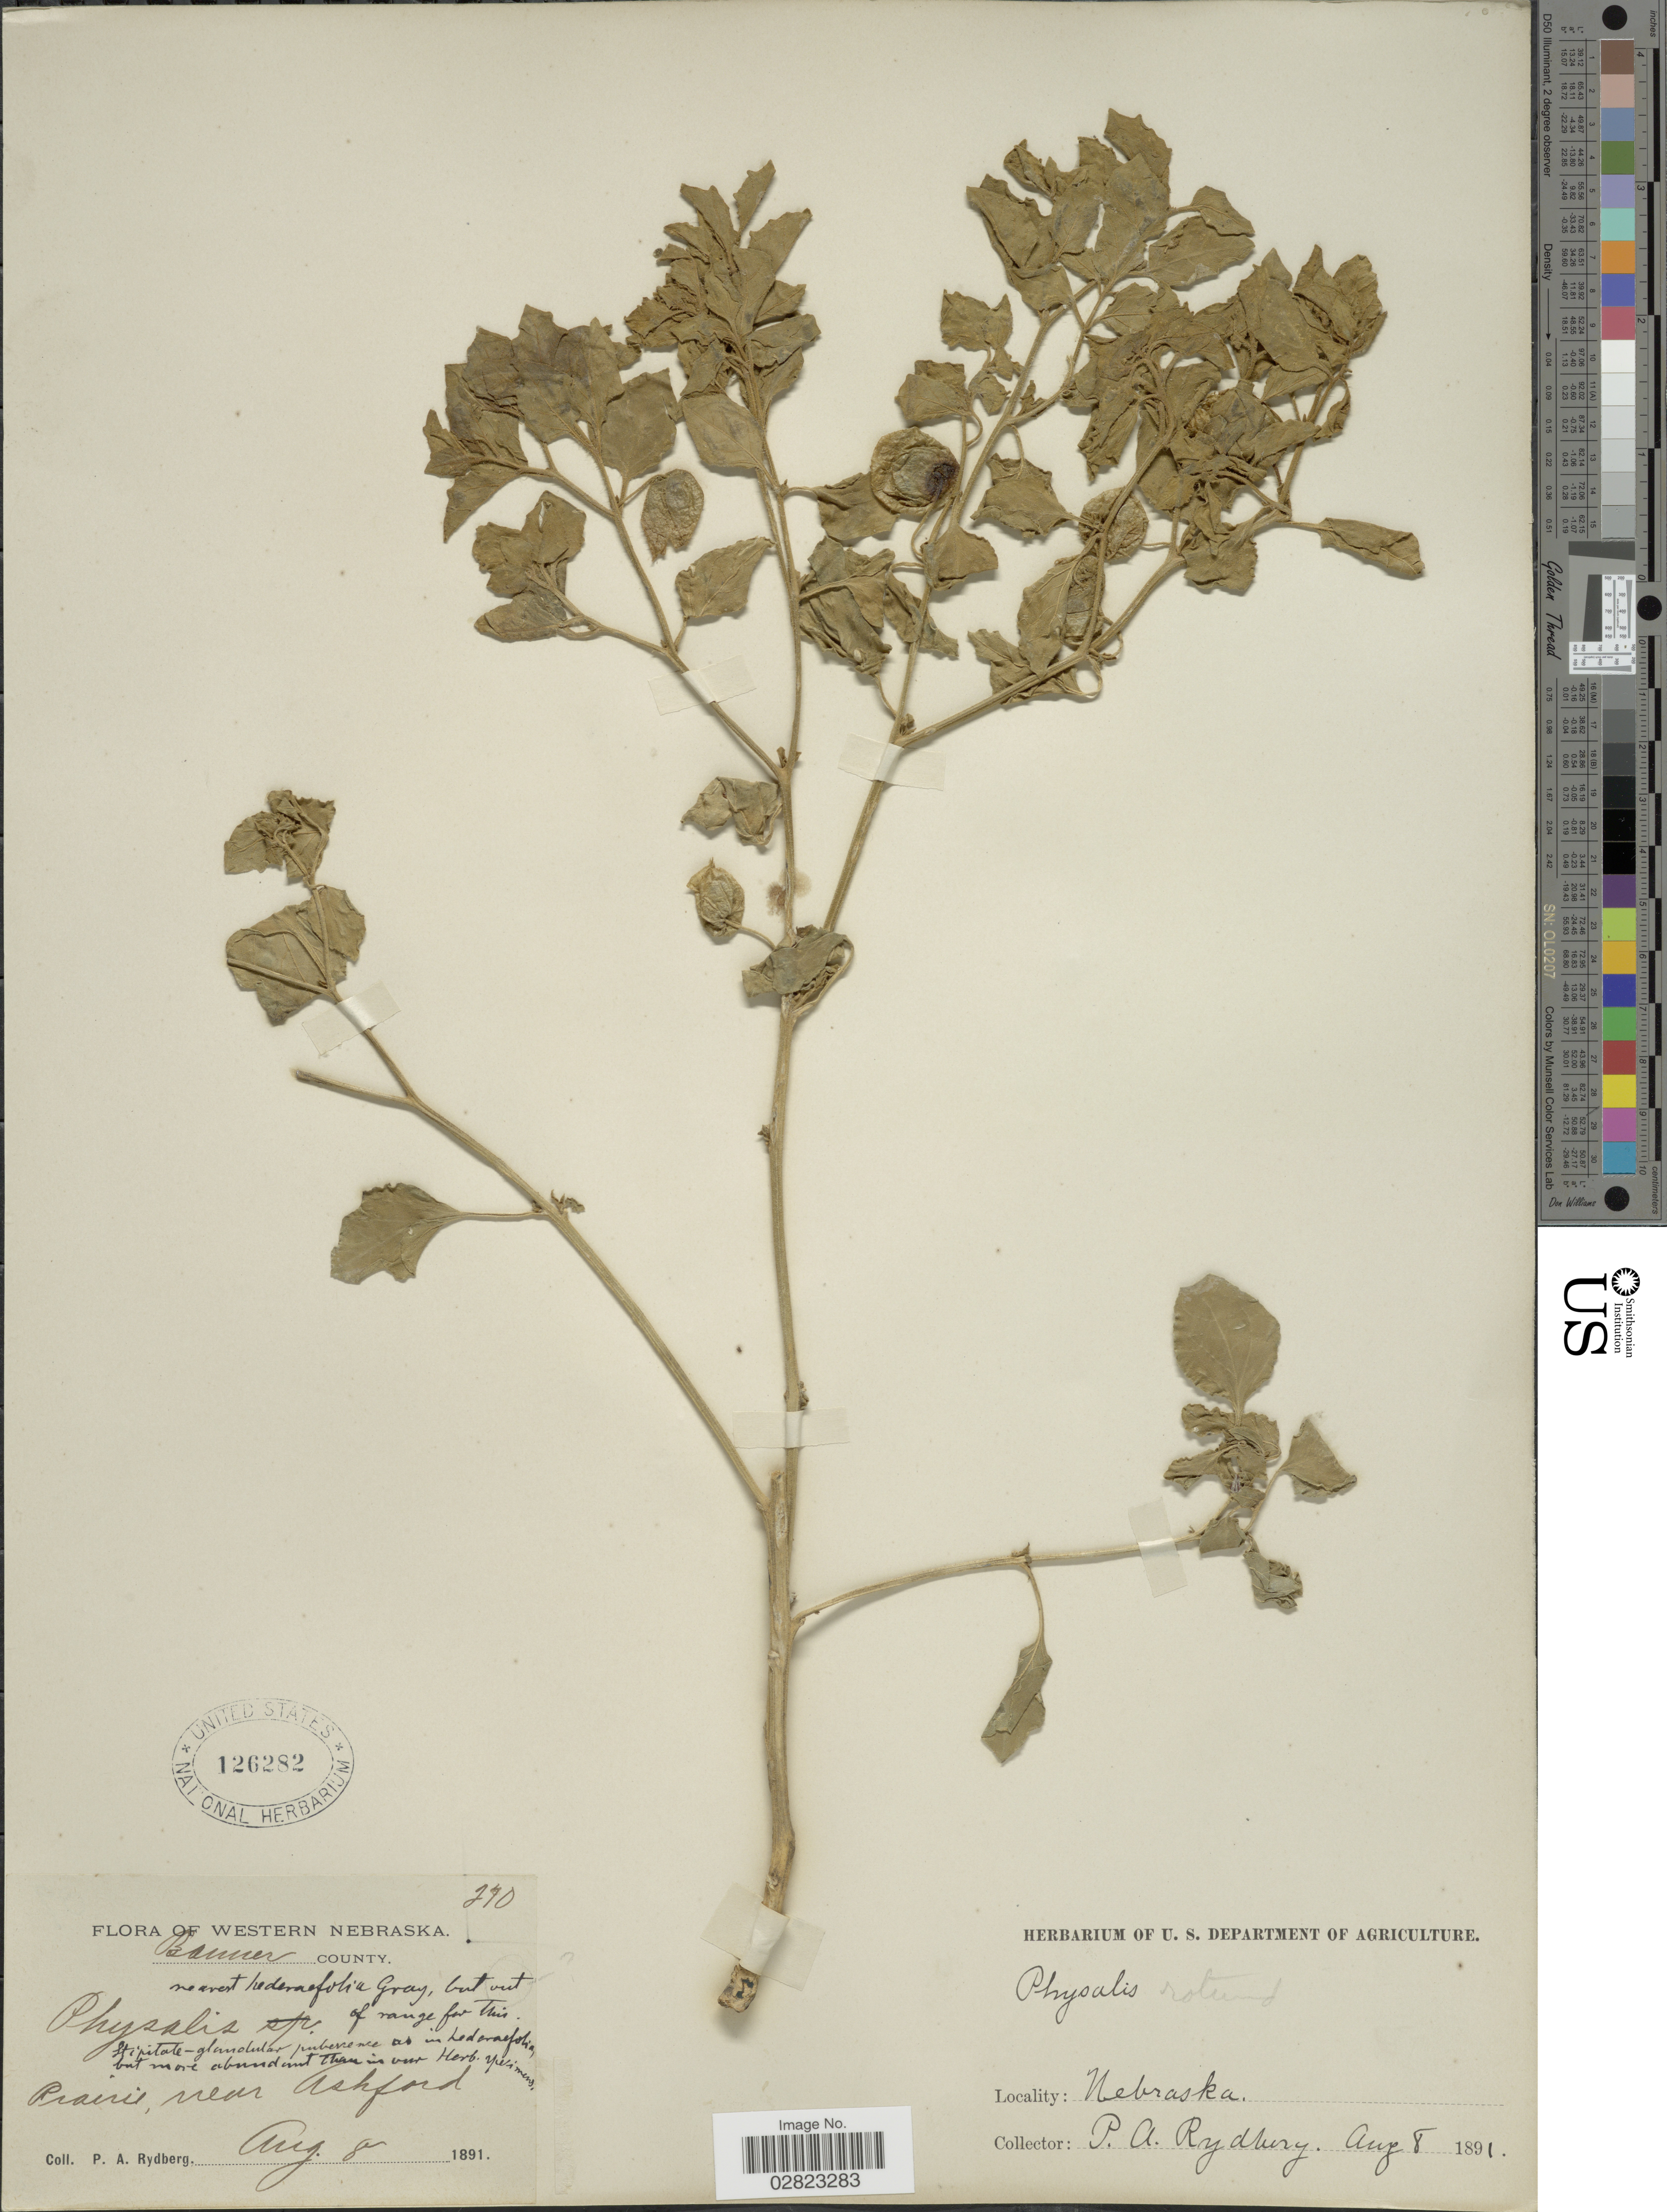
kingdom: Plantae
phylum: Tracheophyta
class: Magnoliopsida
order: Solanales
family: Solanaceae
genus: Physalis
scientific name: Physalis hederifolia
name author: A. Gray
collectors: P. A. Rydberg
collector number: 270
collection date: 1891-08-08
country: United States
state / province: Nebraska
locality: Western Nebraska, Banner County. Prairie, near Ashford.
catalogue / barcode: US 126282